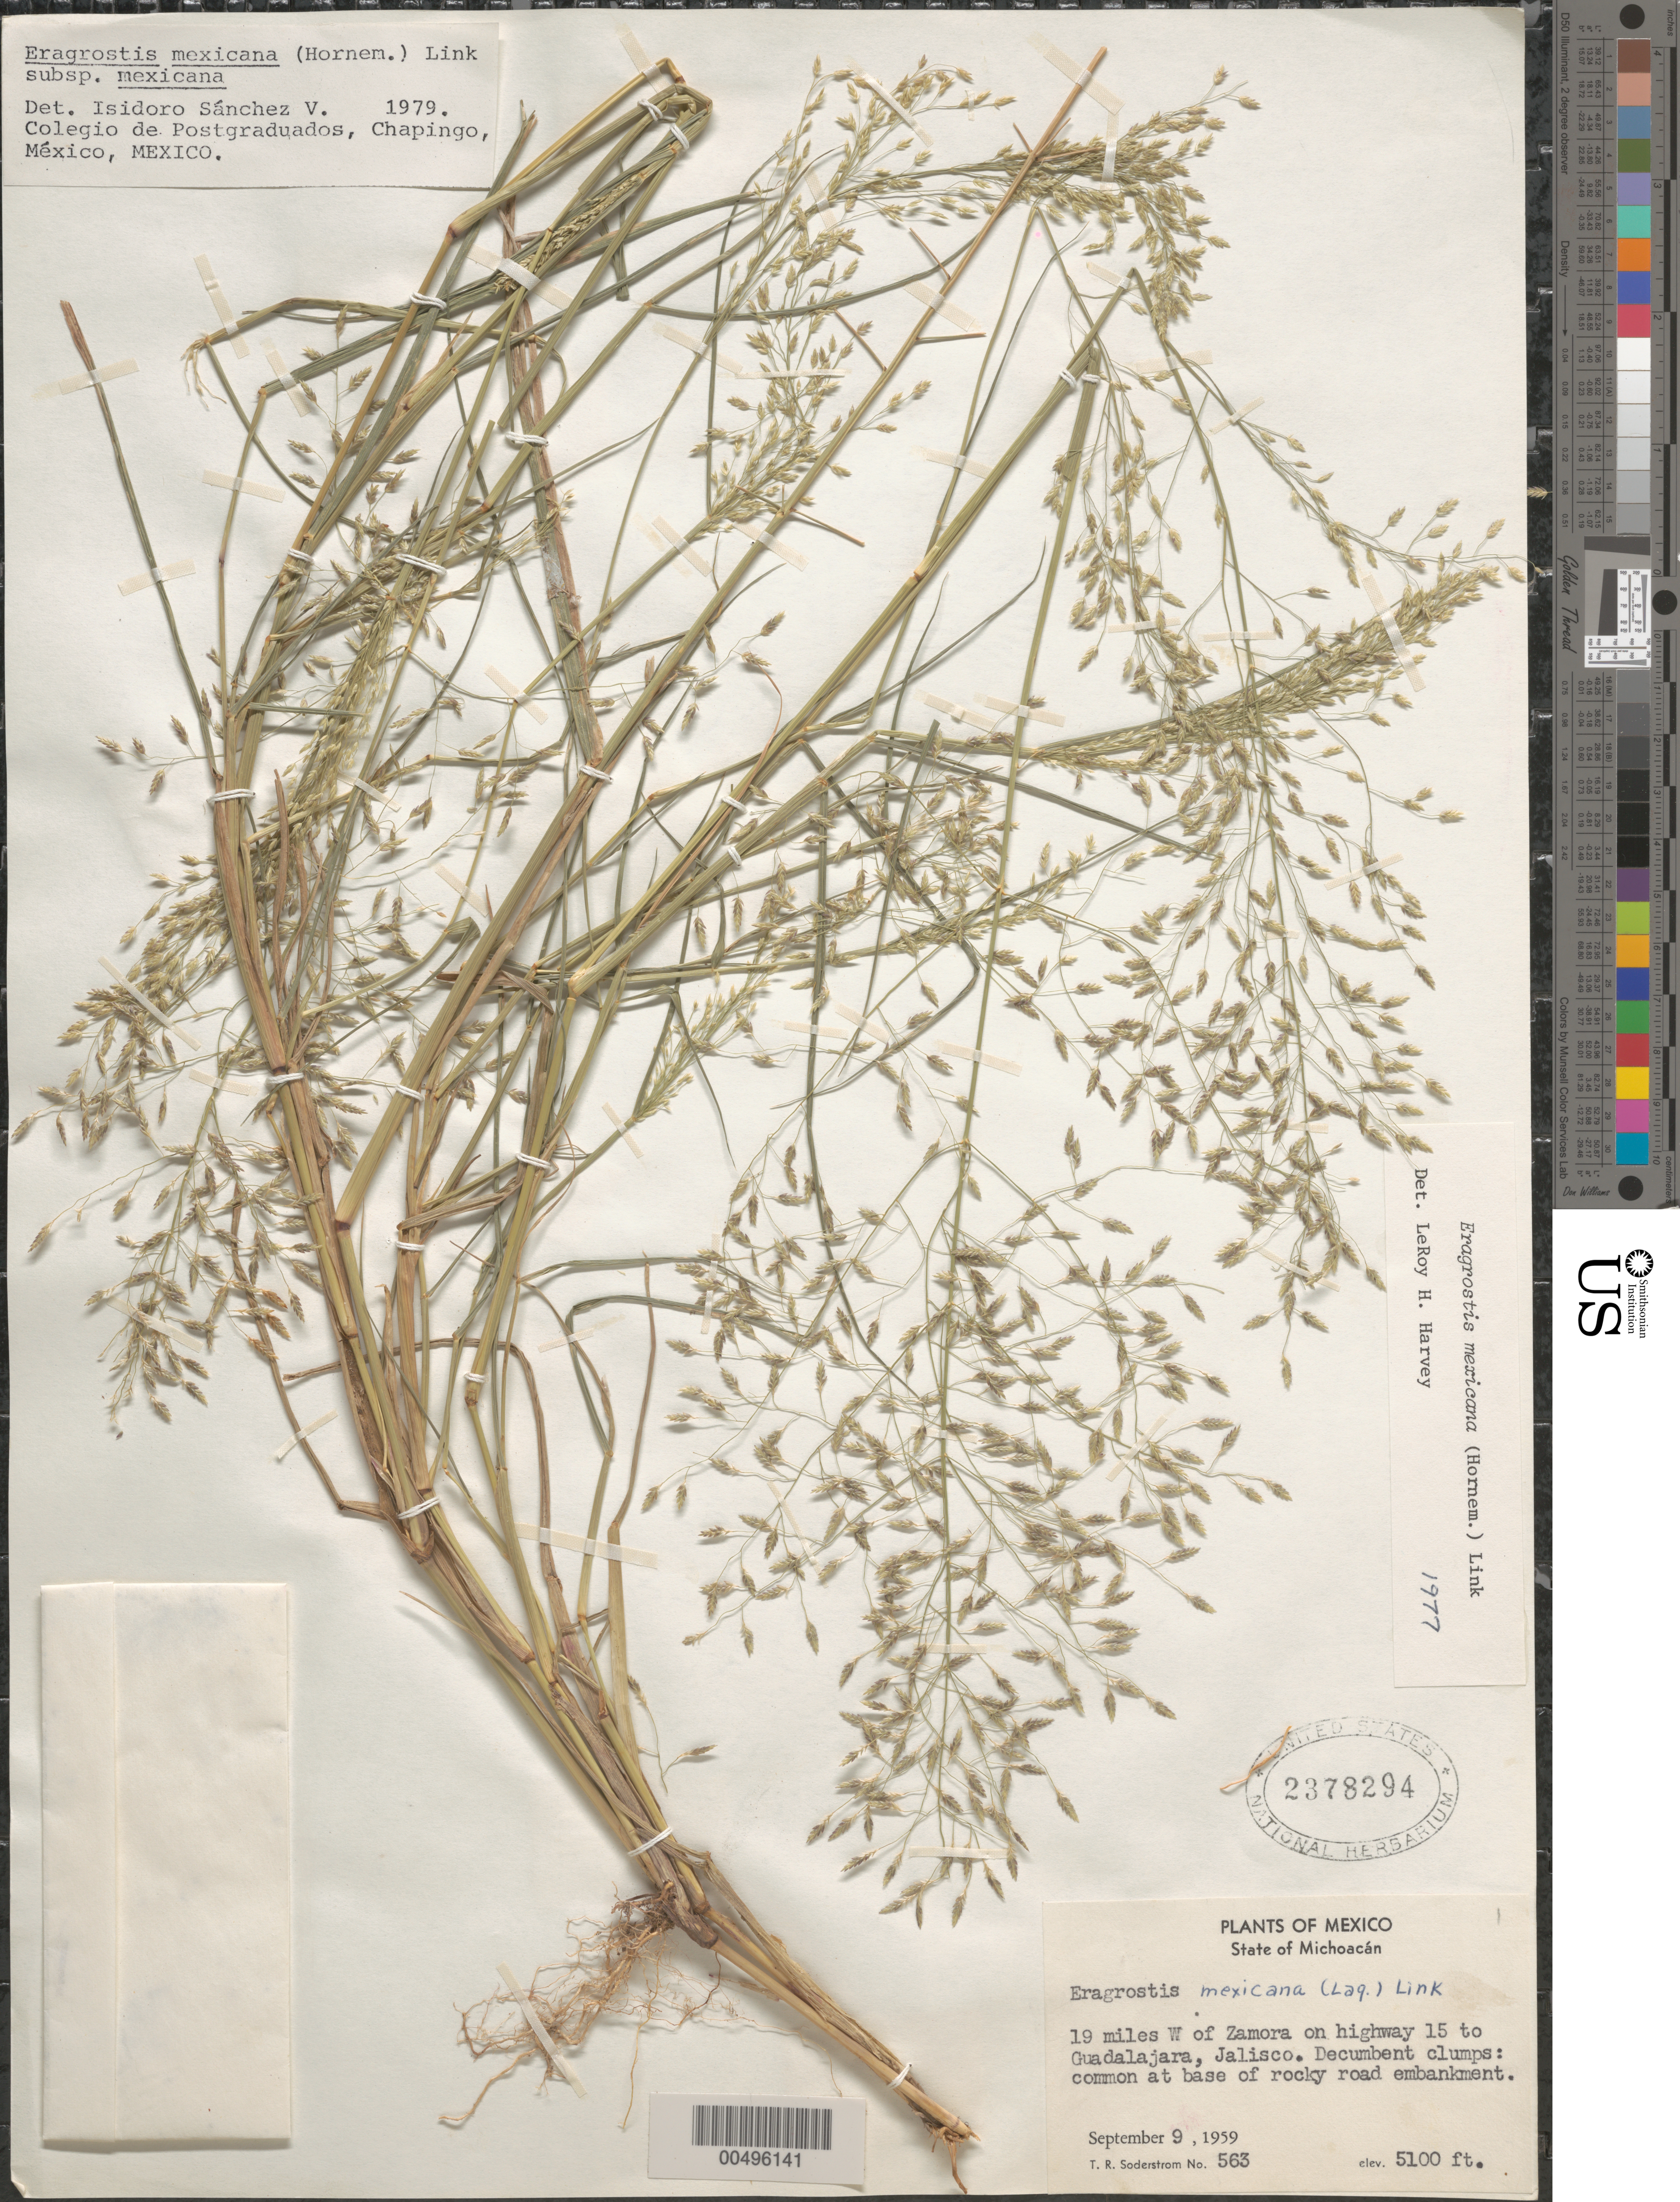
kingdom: Plantae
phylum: Tracheophyta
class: Liliopsida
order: Poales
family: Poaceae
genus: Eragrostis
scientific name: Eragrostis mexicana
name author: (Hornem.) Link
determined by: Harvey, L. H.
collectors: T. R. Soderstrom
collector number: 563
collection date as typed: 9 Sep 1959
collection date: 1959-09-09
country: Mexico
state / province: Michoacán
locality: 19 mi W of Zamora on hwy 15 to Guadalajara, Jalisco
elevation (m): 1554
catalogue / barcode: US 2378294